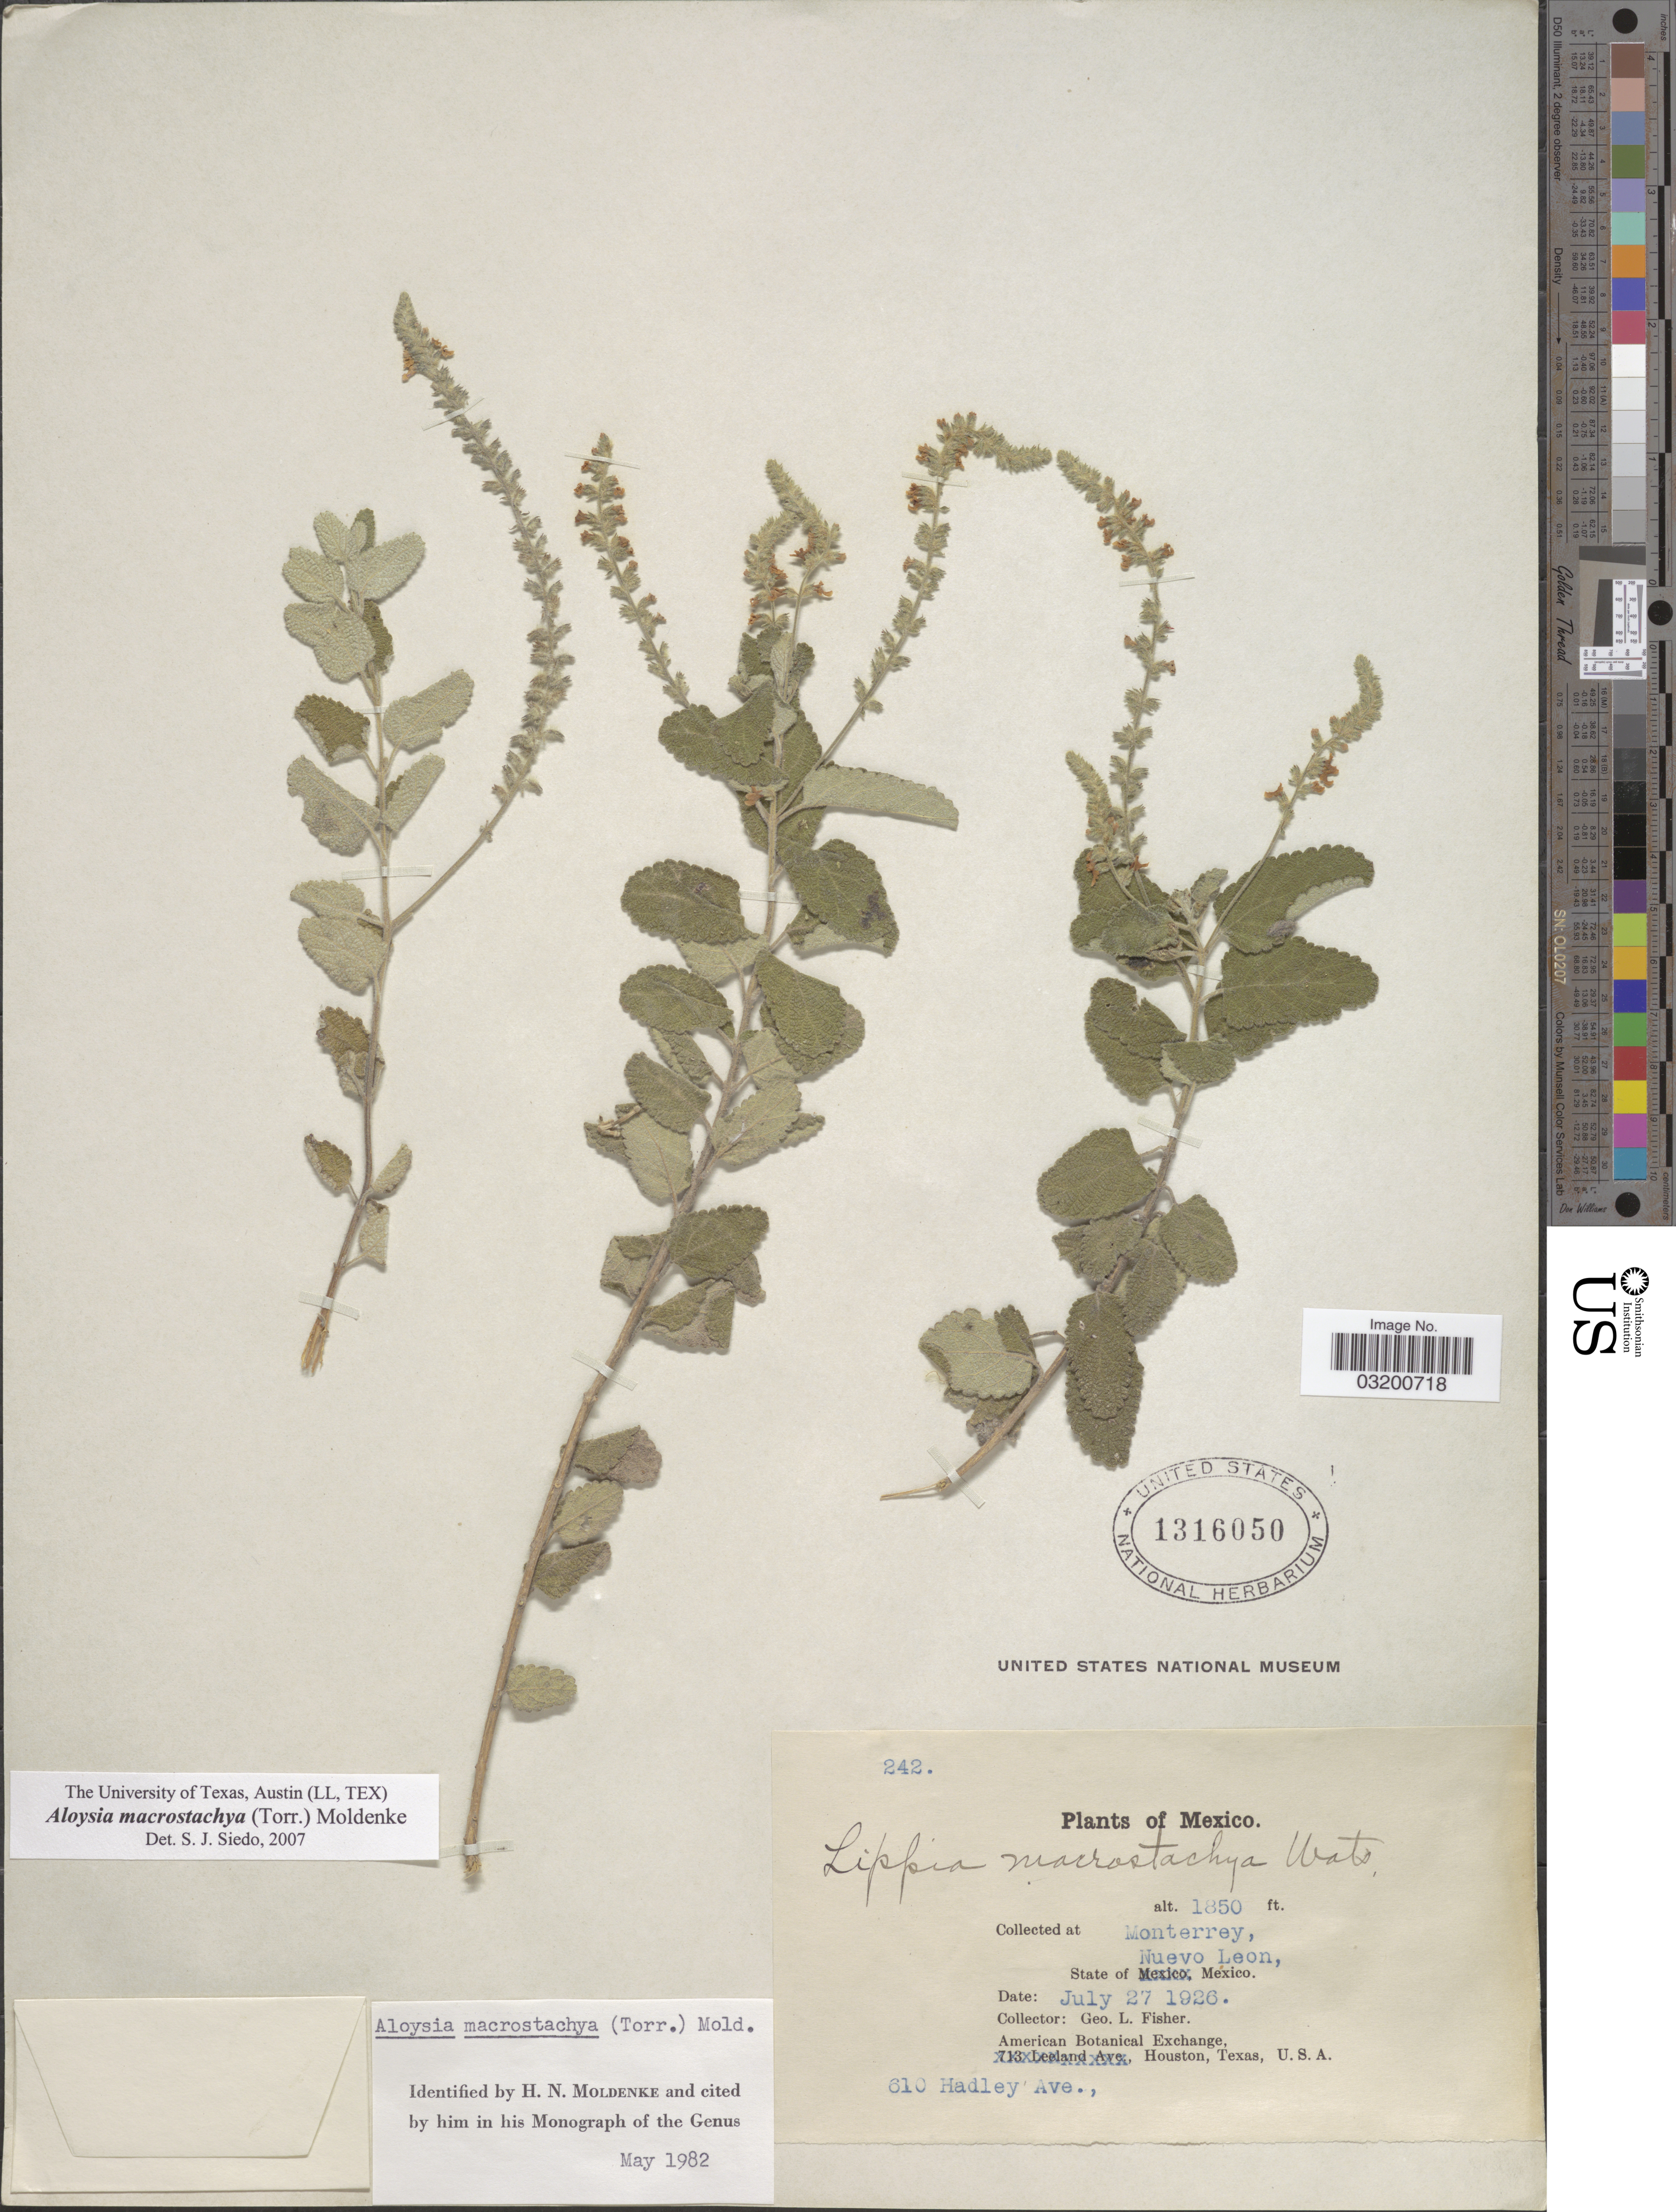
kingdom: Plantae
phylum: Tracheophyta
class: Magnoliopsida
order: Lamiales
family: Verbenaceae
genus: Aloysia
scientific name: Aloysia macrostachya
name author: (Torr.) Moldenke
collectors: G. L. Fisher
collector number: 242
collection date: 1926-07-27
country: Mexico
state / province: Nuevo León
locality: Monterrey.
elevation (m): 564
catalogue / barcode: US 1316050